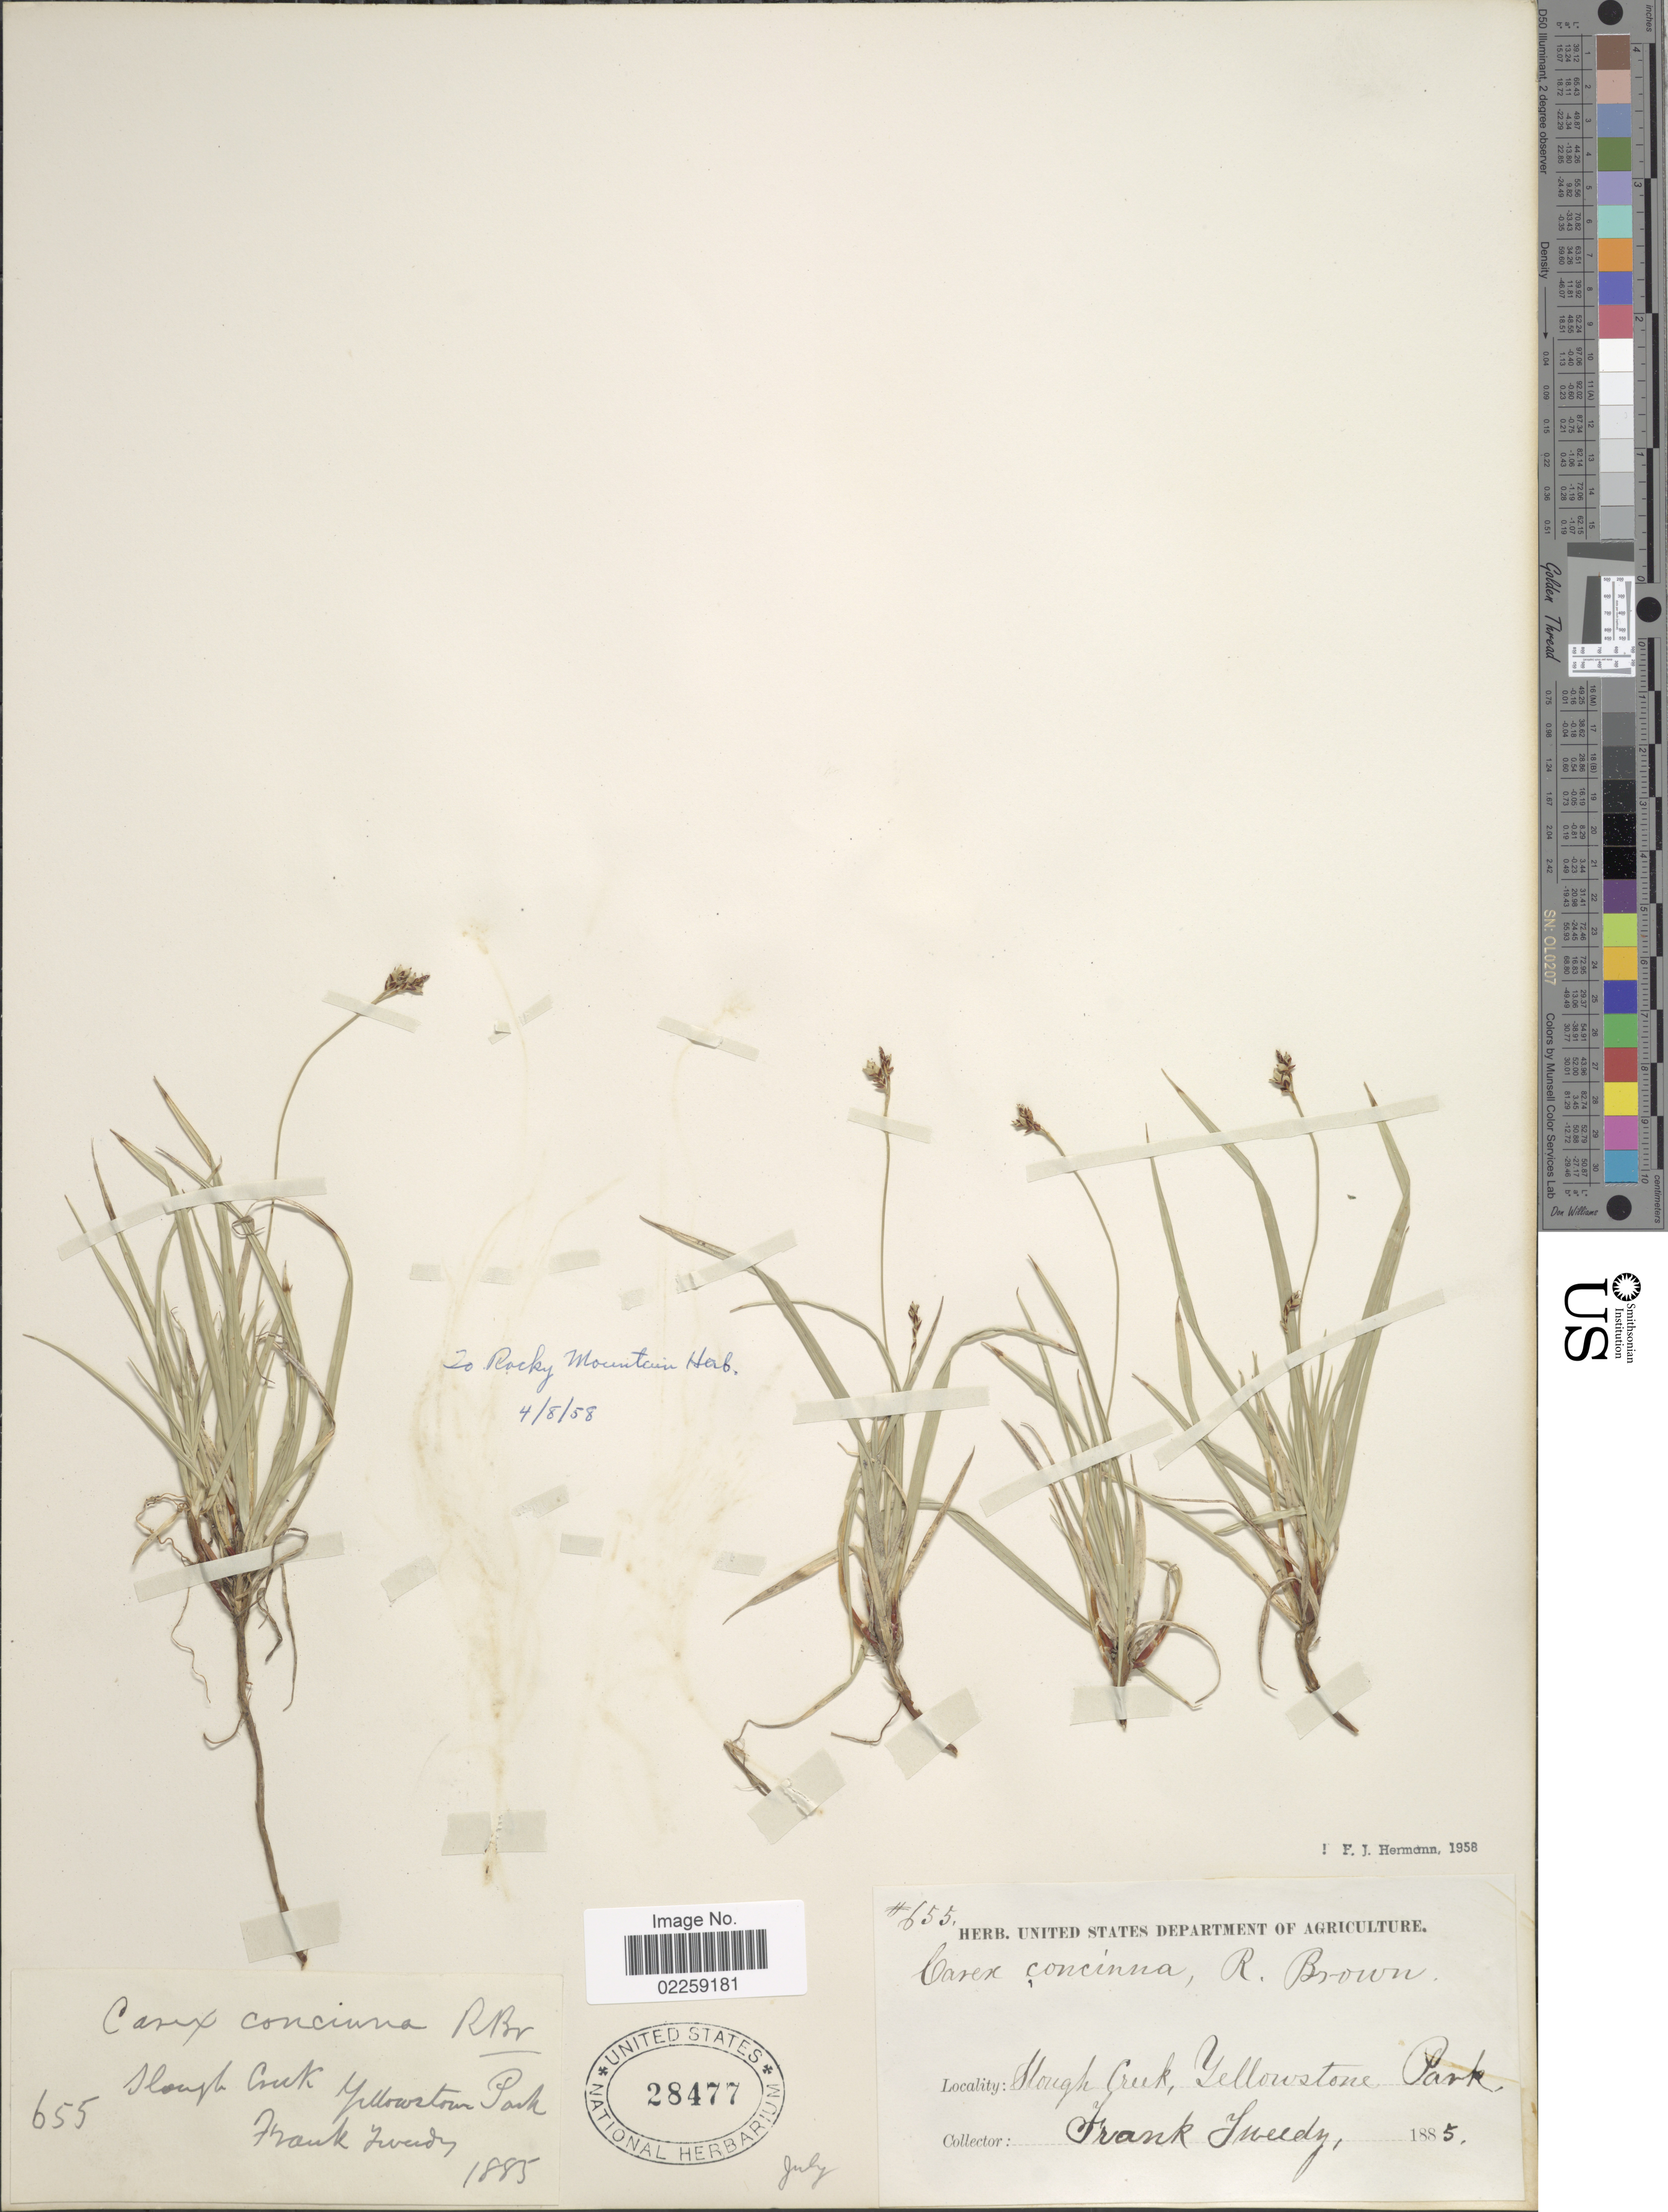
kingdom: Plantae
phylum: Tracheophyta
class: Liliopsida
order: Poales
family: Cyperaceae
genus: Carex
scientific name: Carex concinna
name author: R. Br.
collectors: F. Tweedy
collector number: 655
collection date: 1885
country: United States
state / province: Wyoming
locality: Yellowstone Park. Pine woods, Slough Creek.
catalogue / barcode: US 28477